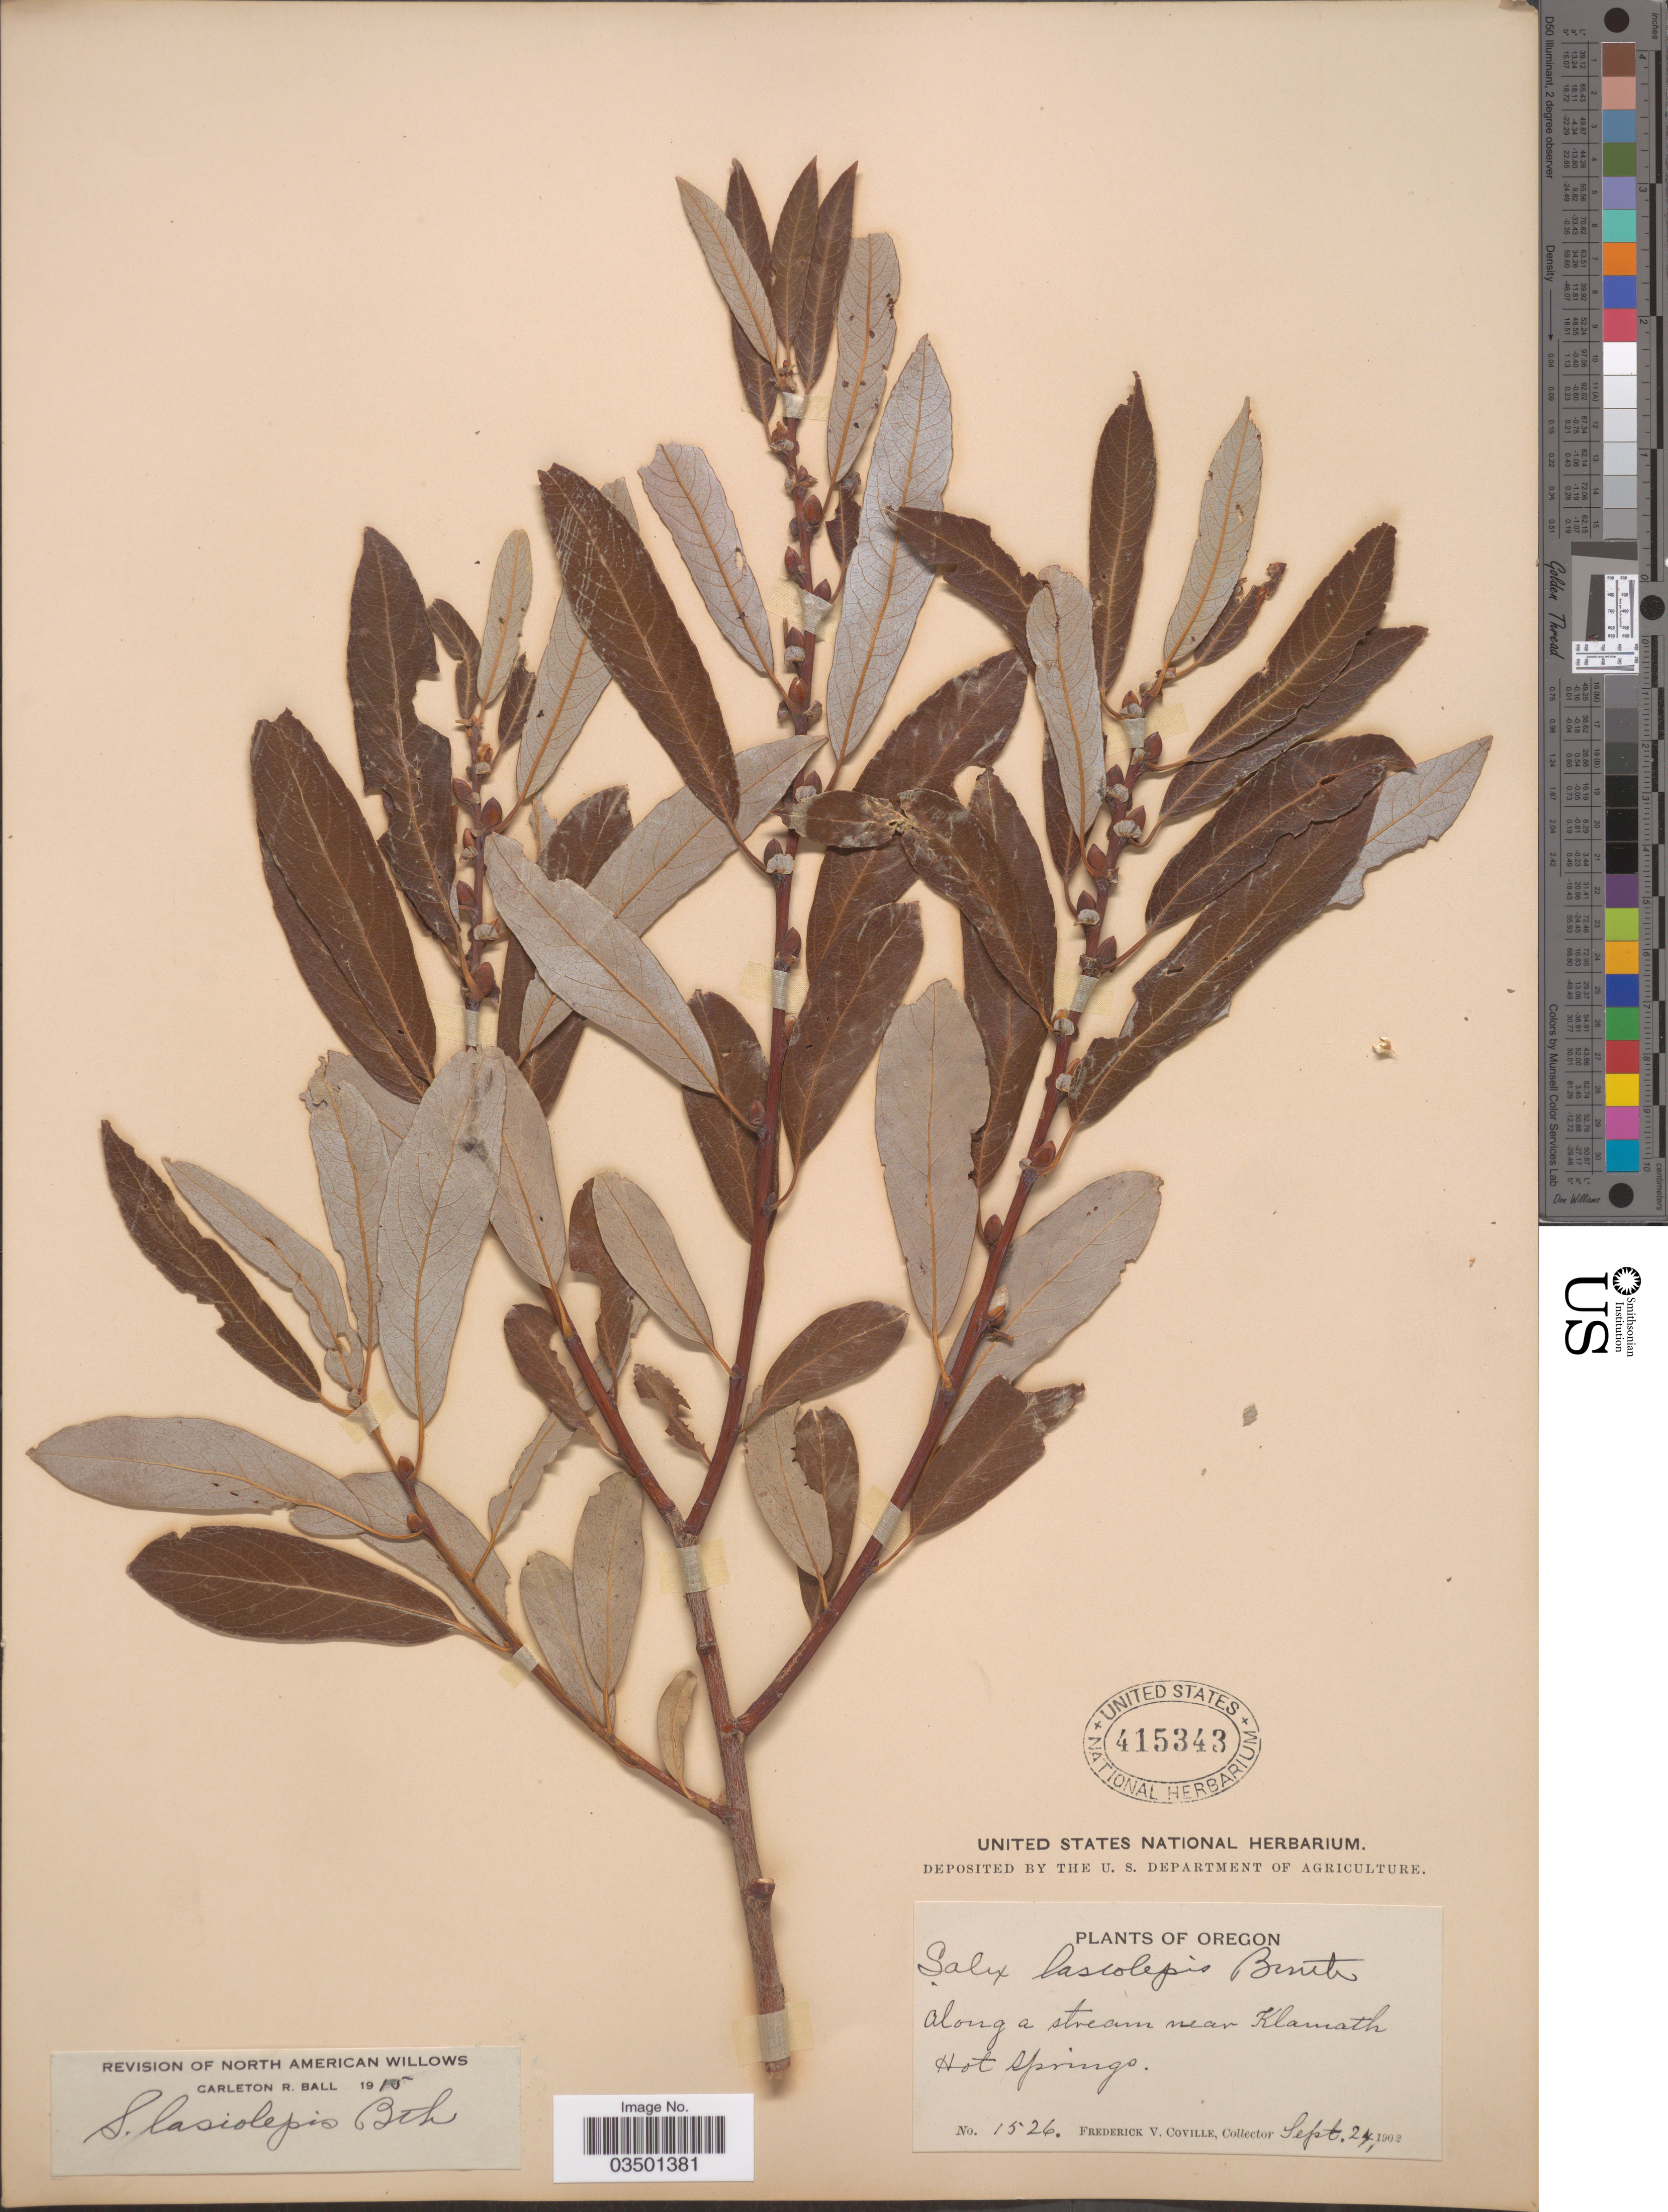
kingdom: Plantae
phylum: Tracheophyta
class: Magnoliopsida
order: Malpighiales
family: Salicaceae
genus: Salix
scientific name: Salix lasiolepis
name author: Benth.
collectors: F. V. Coville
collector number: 1526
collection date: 1902-09-24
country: United States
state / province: Oregon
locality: Along a stream near Klamath Hot Springs.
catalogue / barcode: US 415343